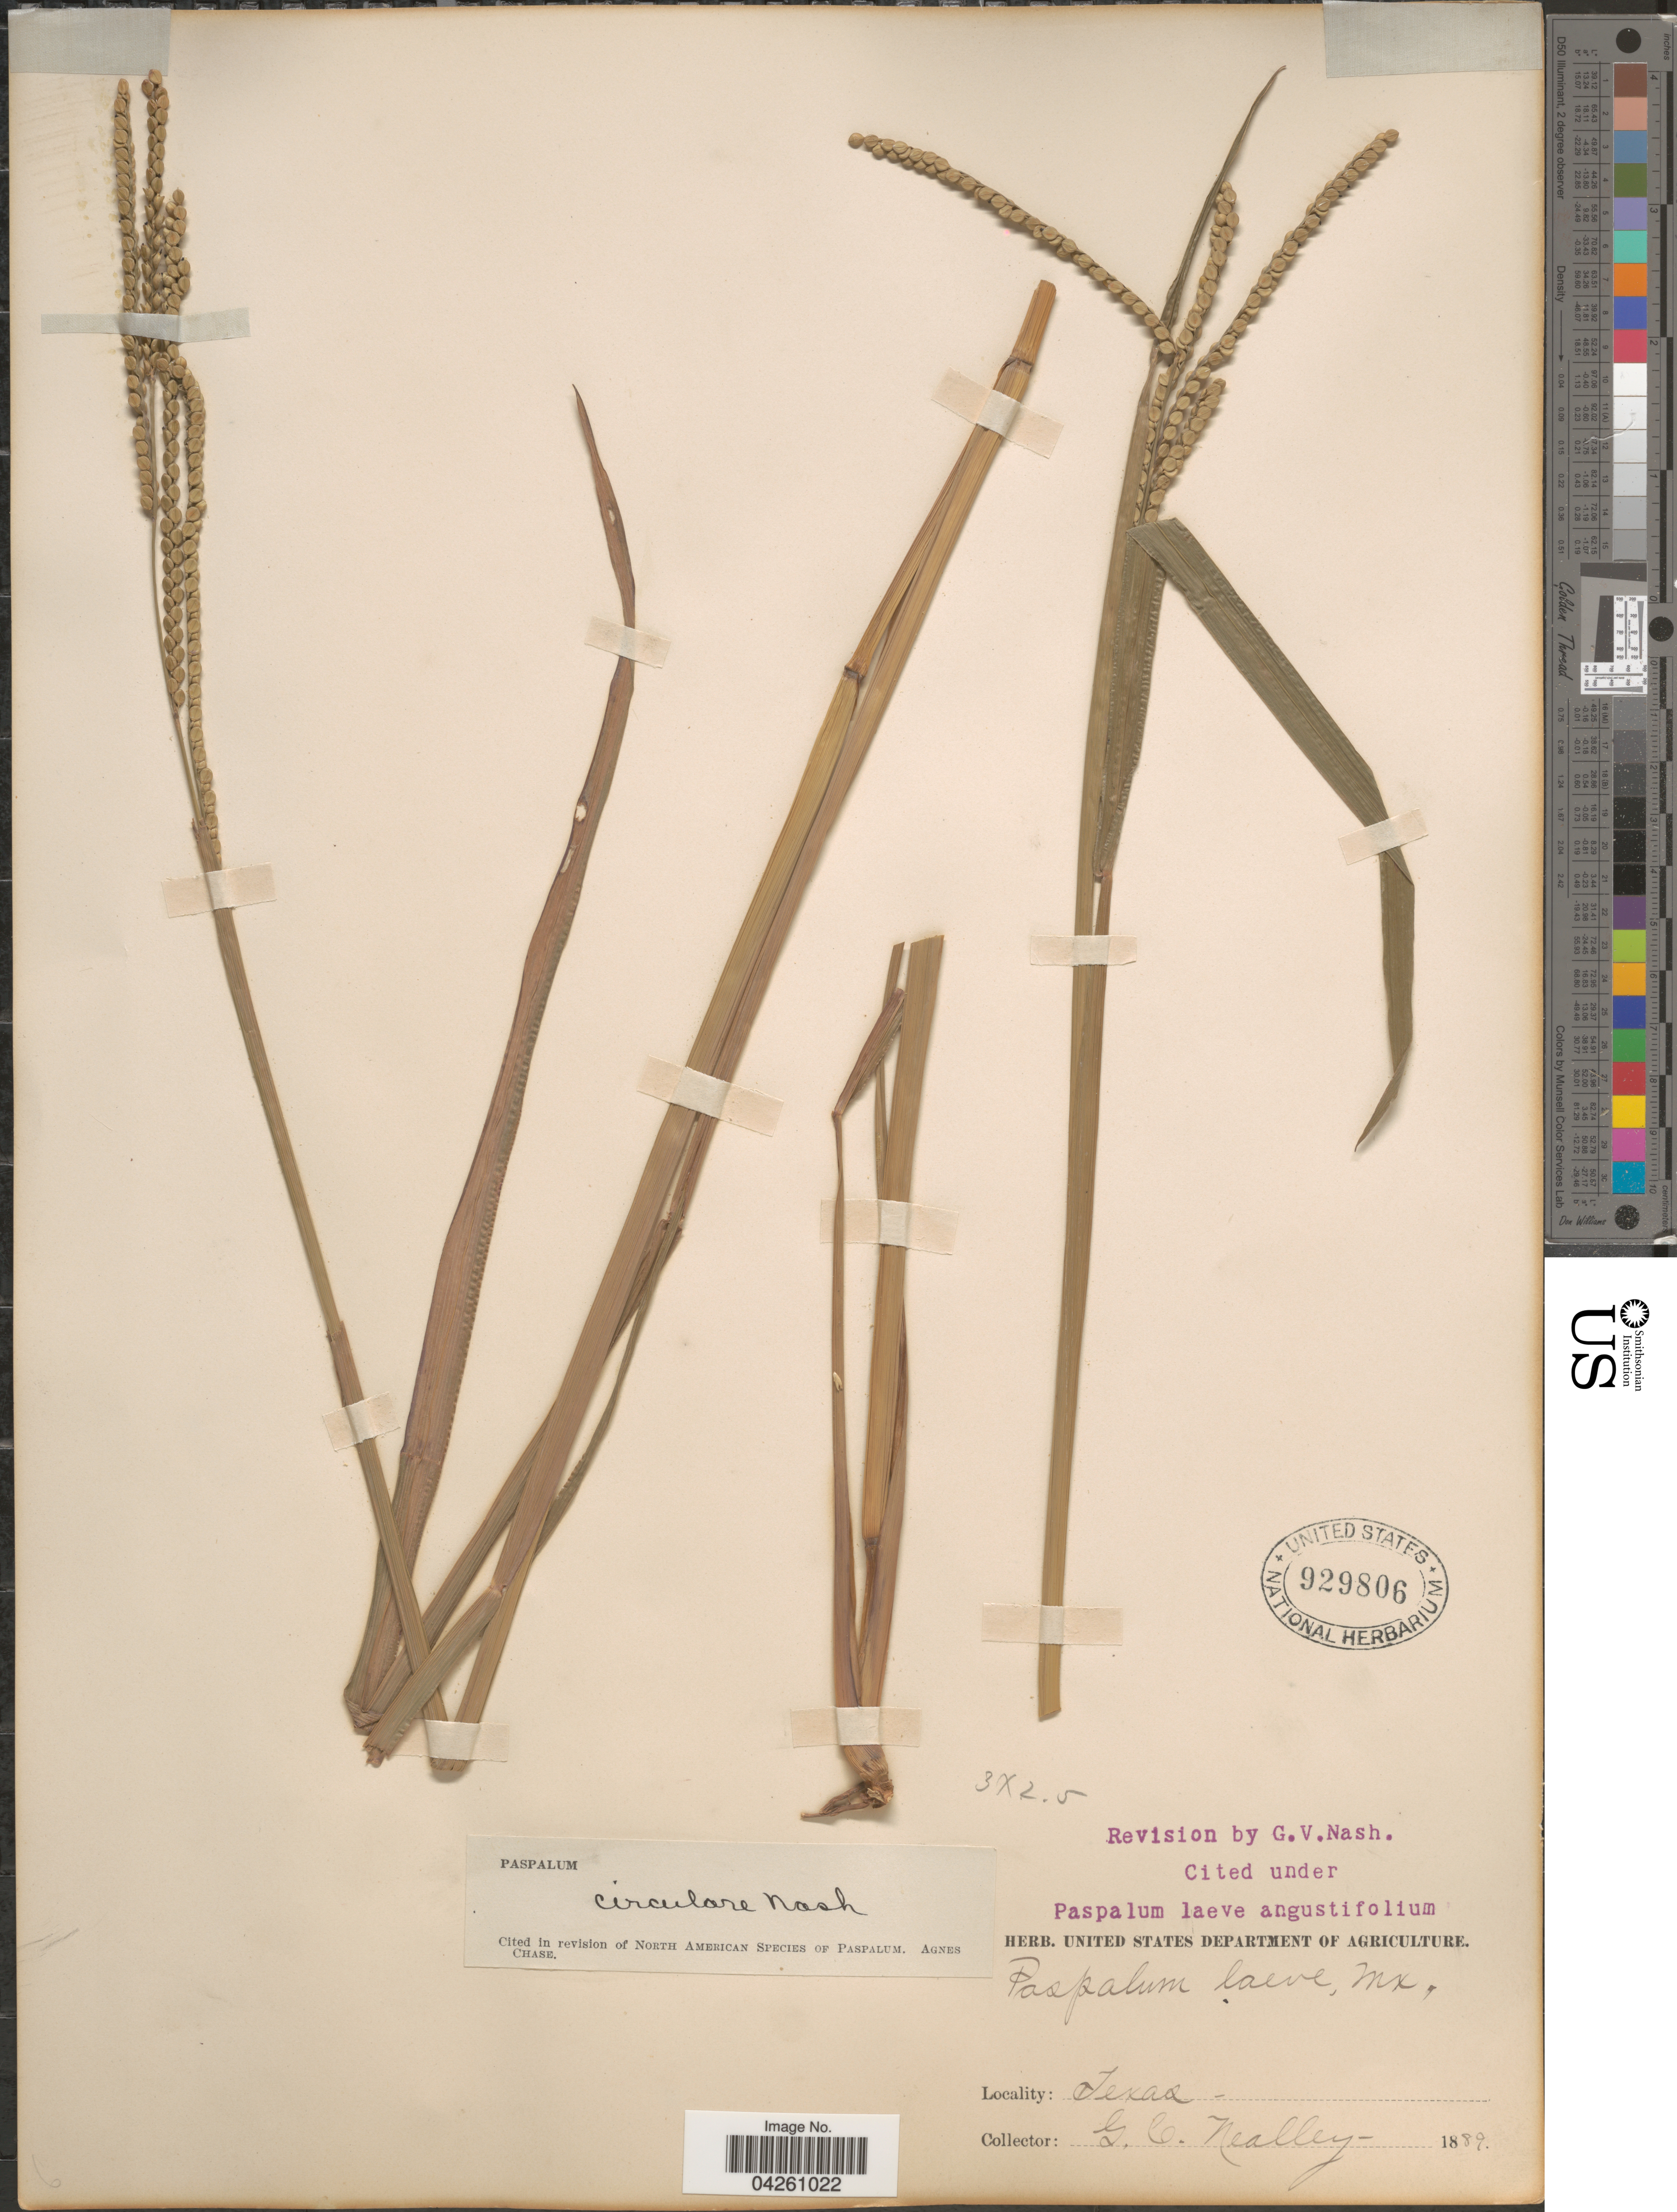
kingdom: Plantae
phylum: Tracheophyta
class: Liliopsida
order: Poales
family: Poaceae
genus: Paspalum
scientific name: Paspalum circulare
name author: Nash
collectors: G. C. Nealley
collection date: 1889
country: United States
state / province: Texas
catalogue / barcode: US 929806